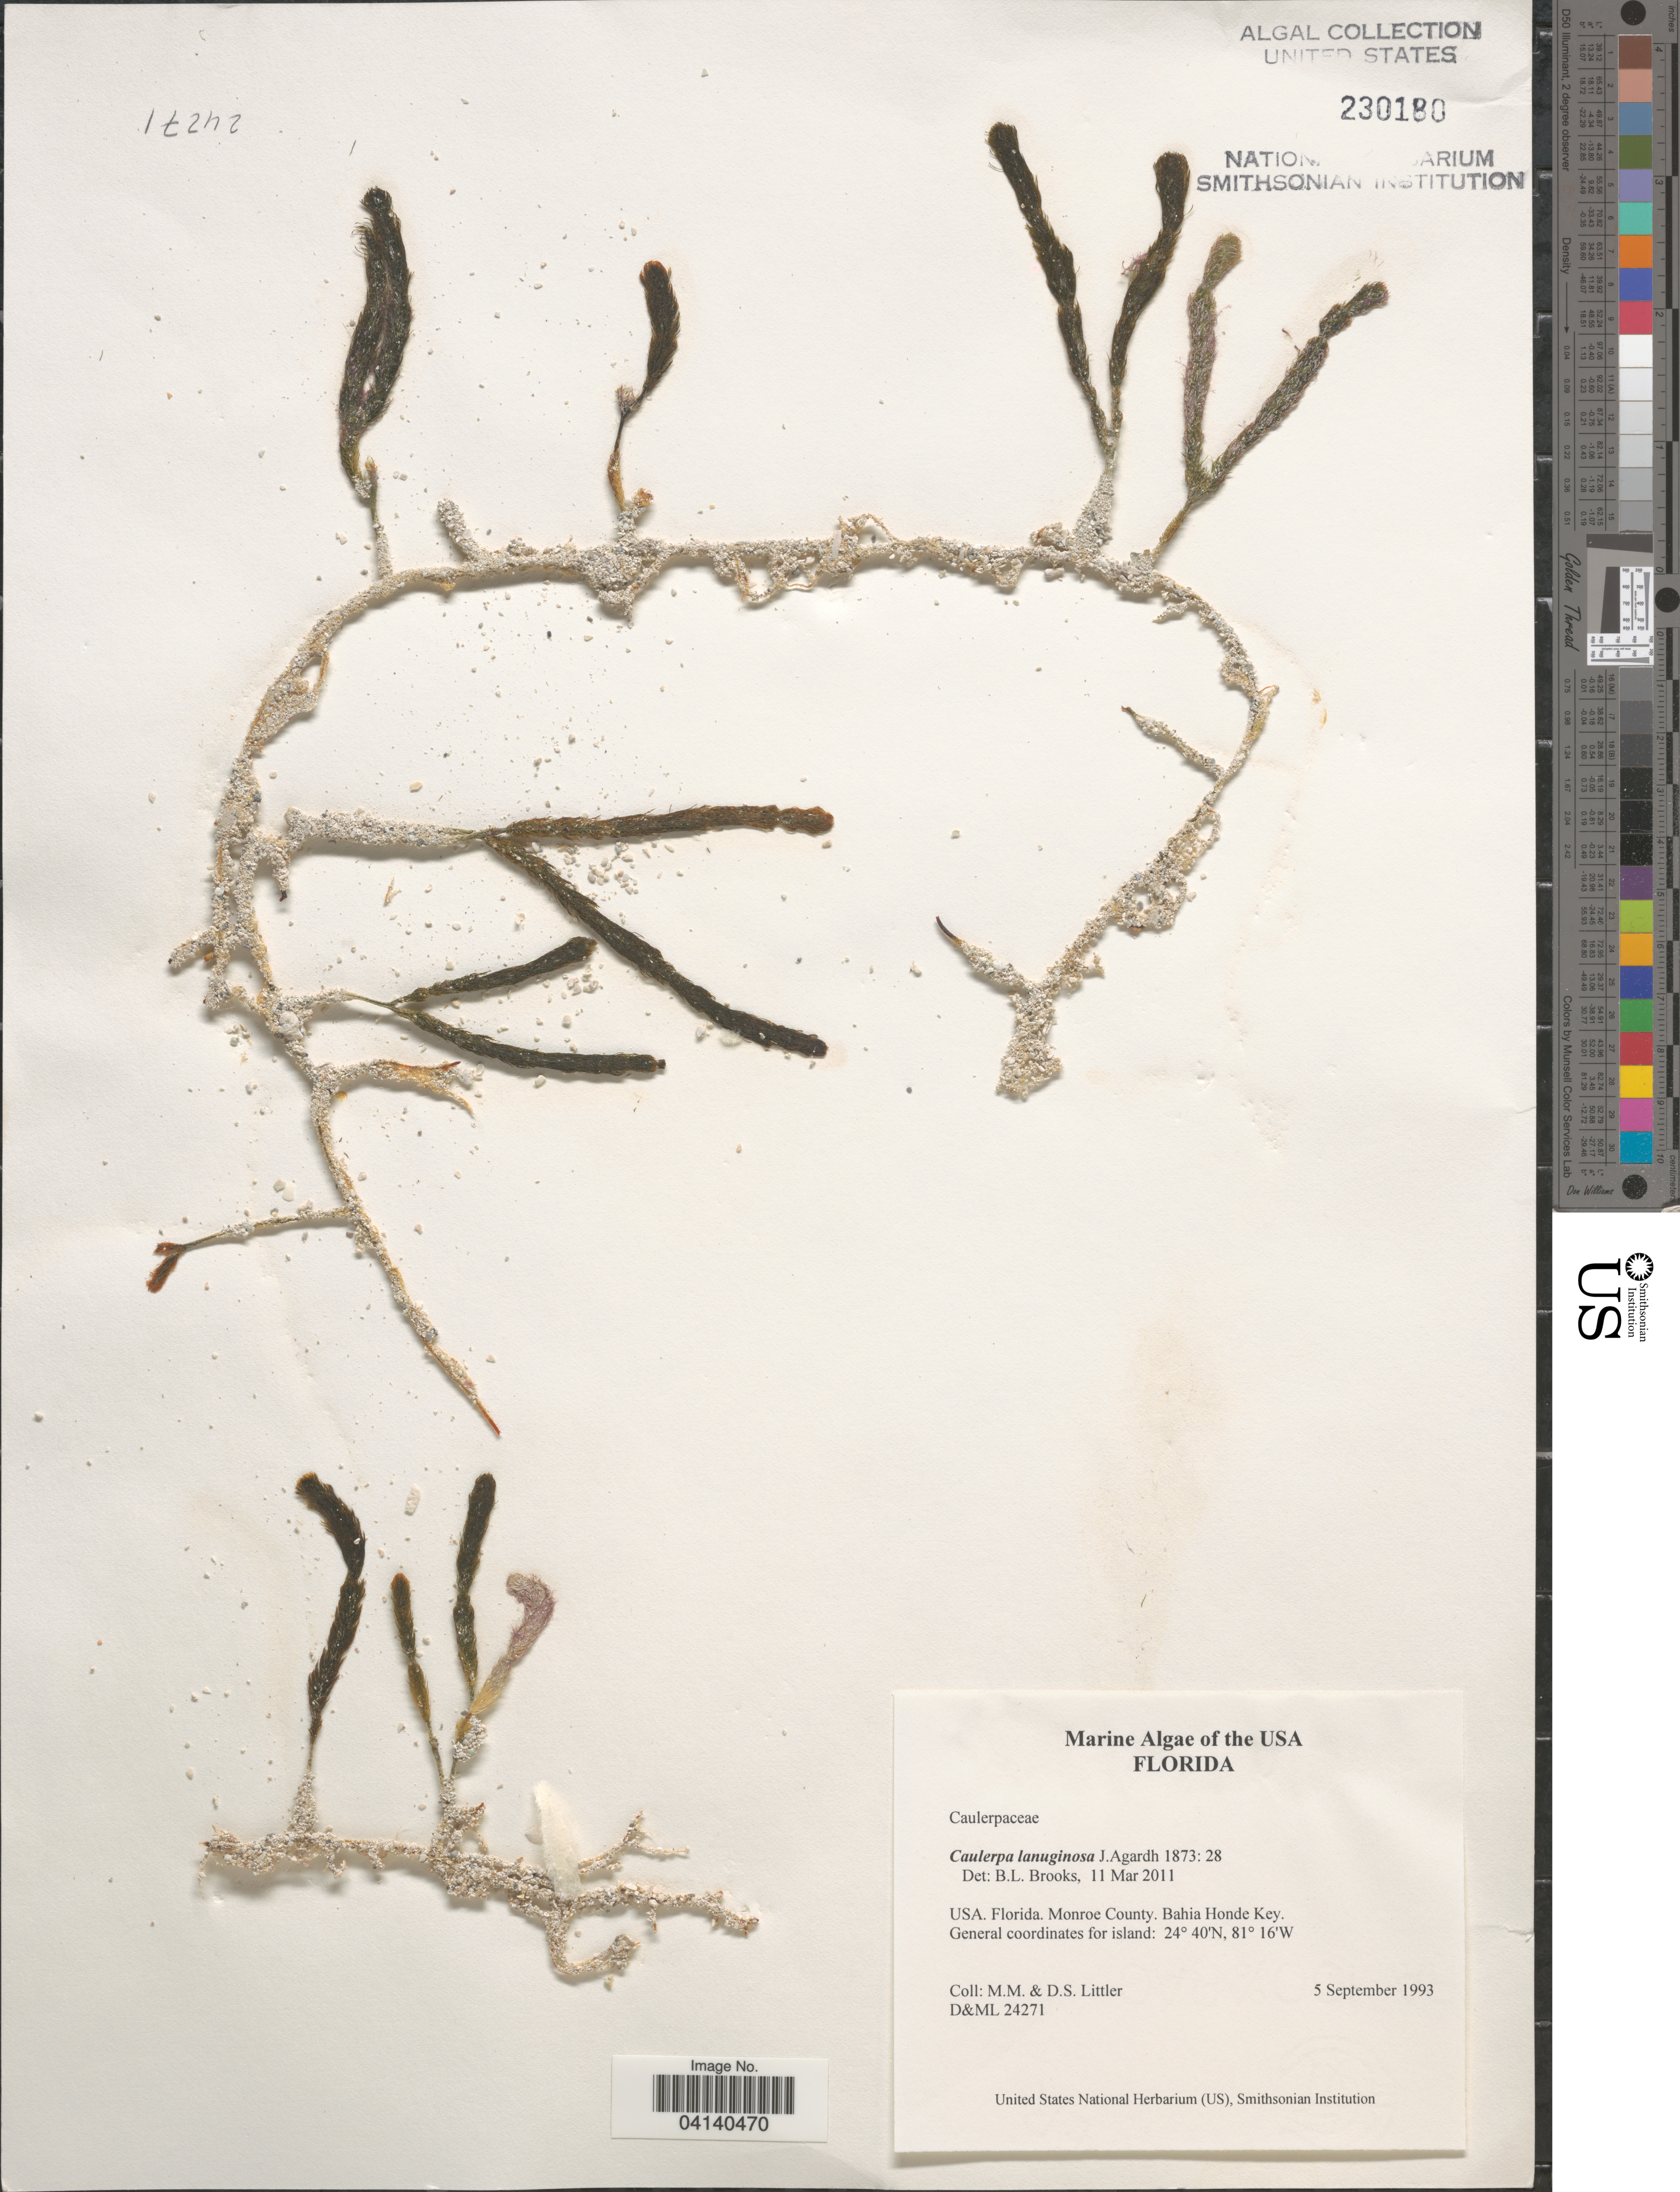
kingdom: Plantae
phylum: Chlorophyta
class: Ulvophyceae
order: Bryopsidales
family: Caulerpaceae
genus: Caulerpa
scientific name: Caulerpa lanuginosa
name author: J. Agardh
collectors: D. S. Littler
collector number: D&ML24271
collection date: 1993-09-05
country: United States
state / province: Florida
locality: Monroe County. Bahia Honde Key.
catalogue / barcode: US 230180